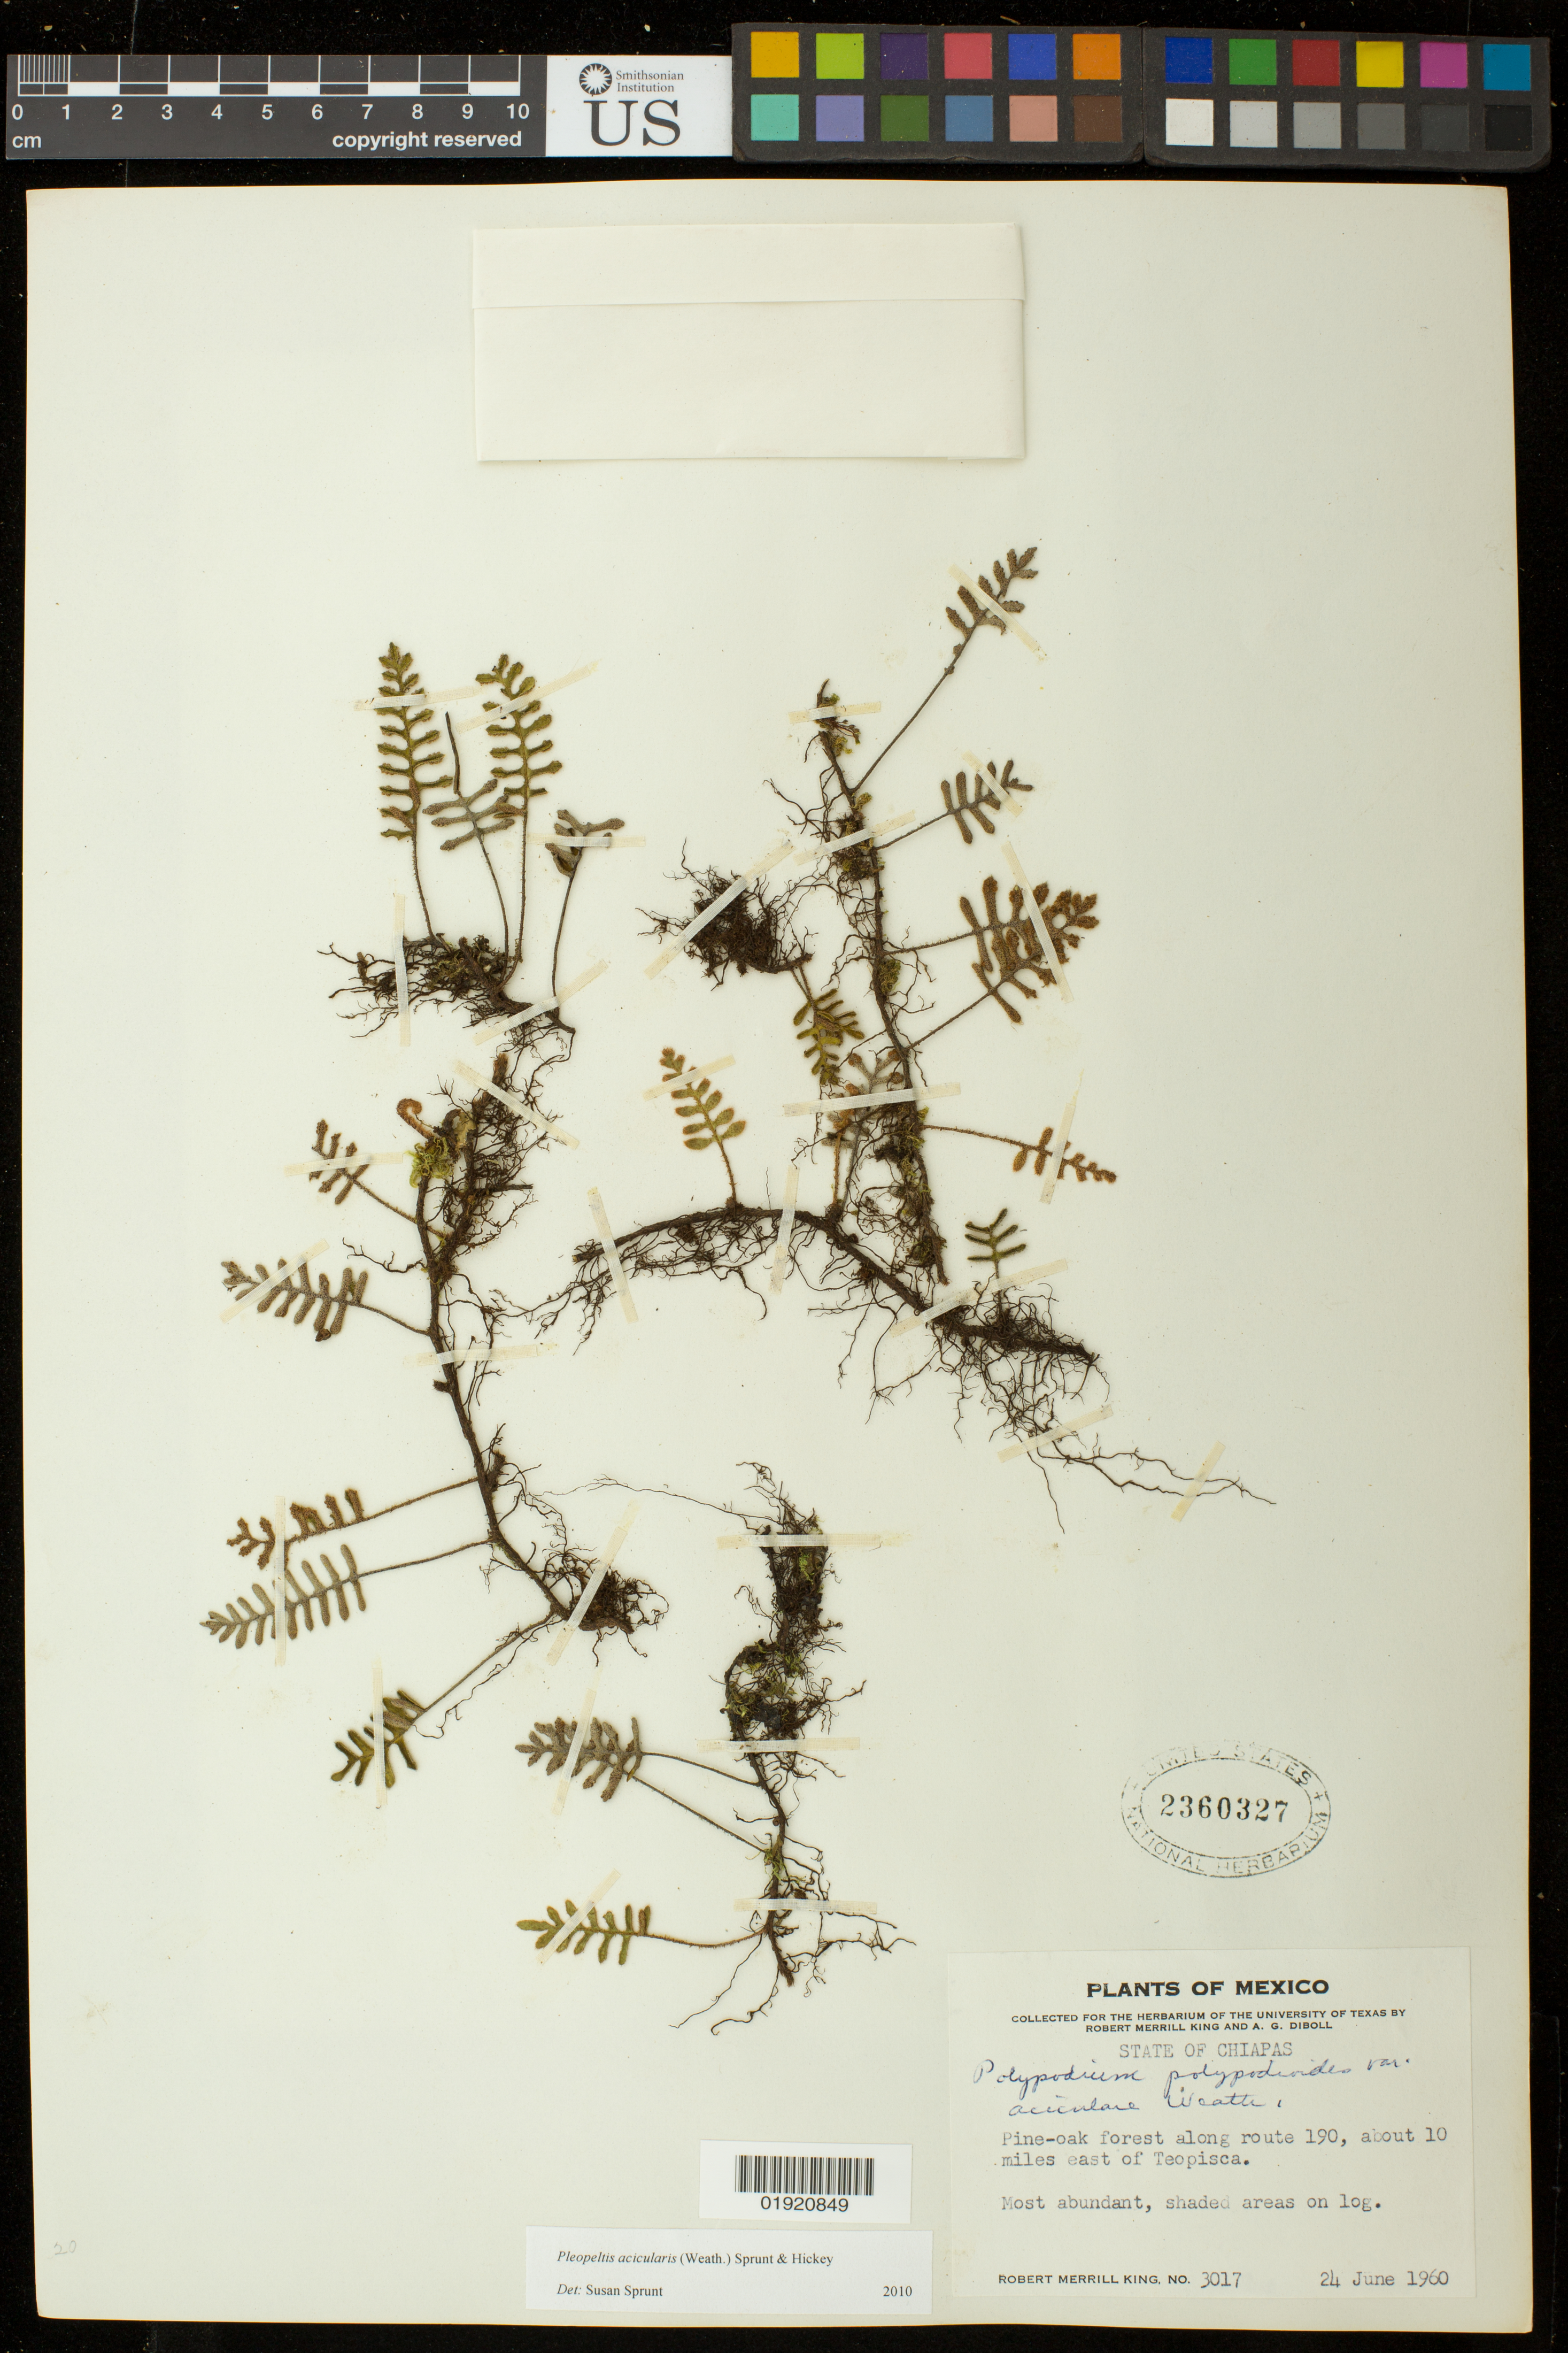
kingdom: Plantae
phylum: Tracheophyta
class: Polypodiopsida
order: Polypodiales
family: Polypodiaceae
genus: Pleopeltis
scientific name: Pleopeltis acicularis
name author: (Weath.) A.R. Sm. & Krömer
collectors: R. M. King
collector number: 3017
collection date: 1960-06-24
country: Mexico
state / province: Chiapas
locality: Mexico. State of Chiapas. Pine-oak forest along route 190, about 10 miles east of Teopisca.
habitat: Most abundant, shaded areas on log.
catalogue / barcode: US 2360327